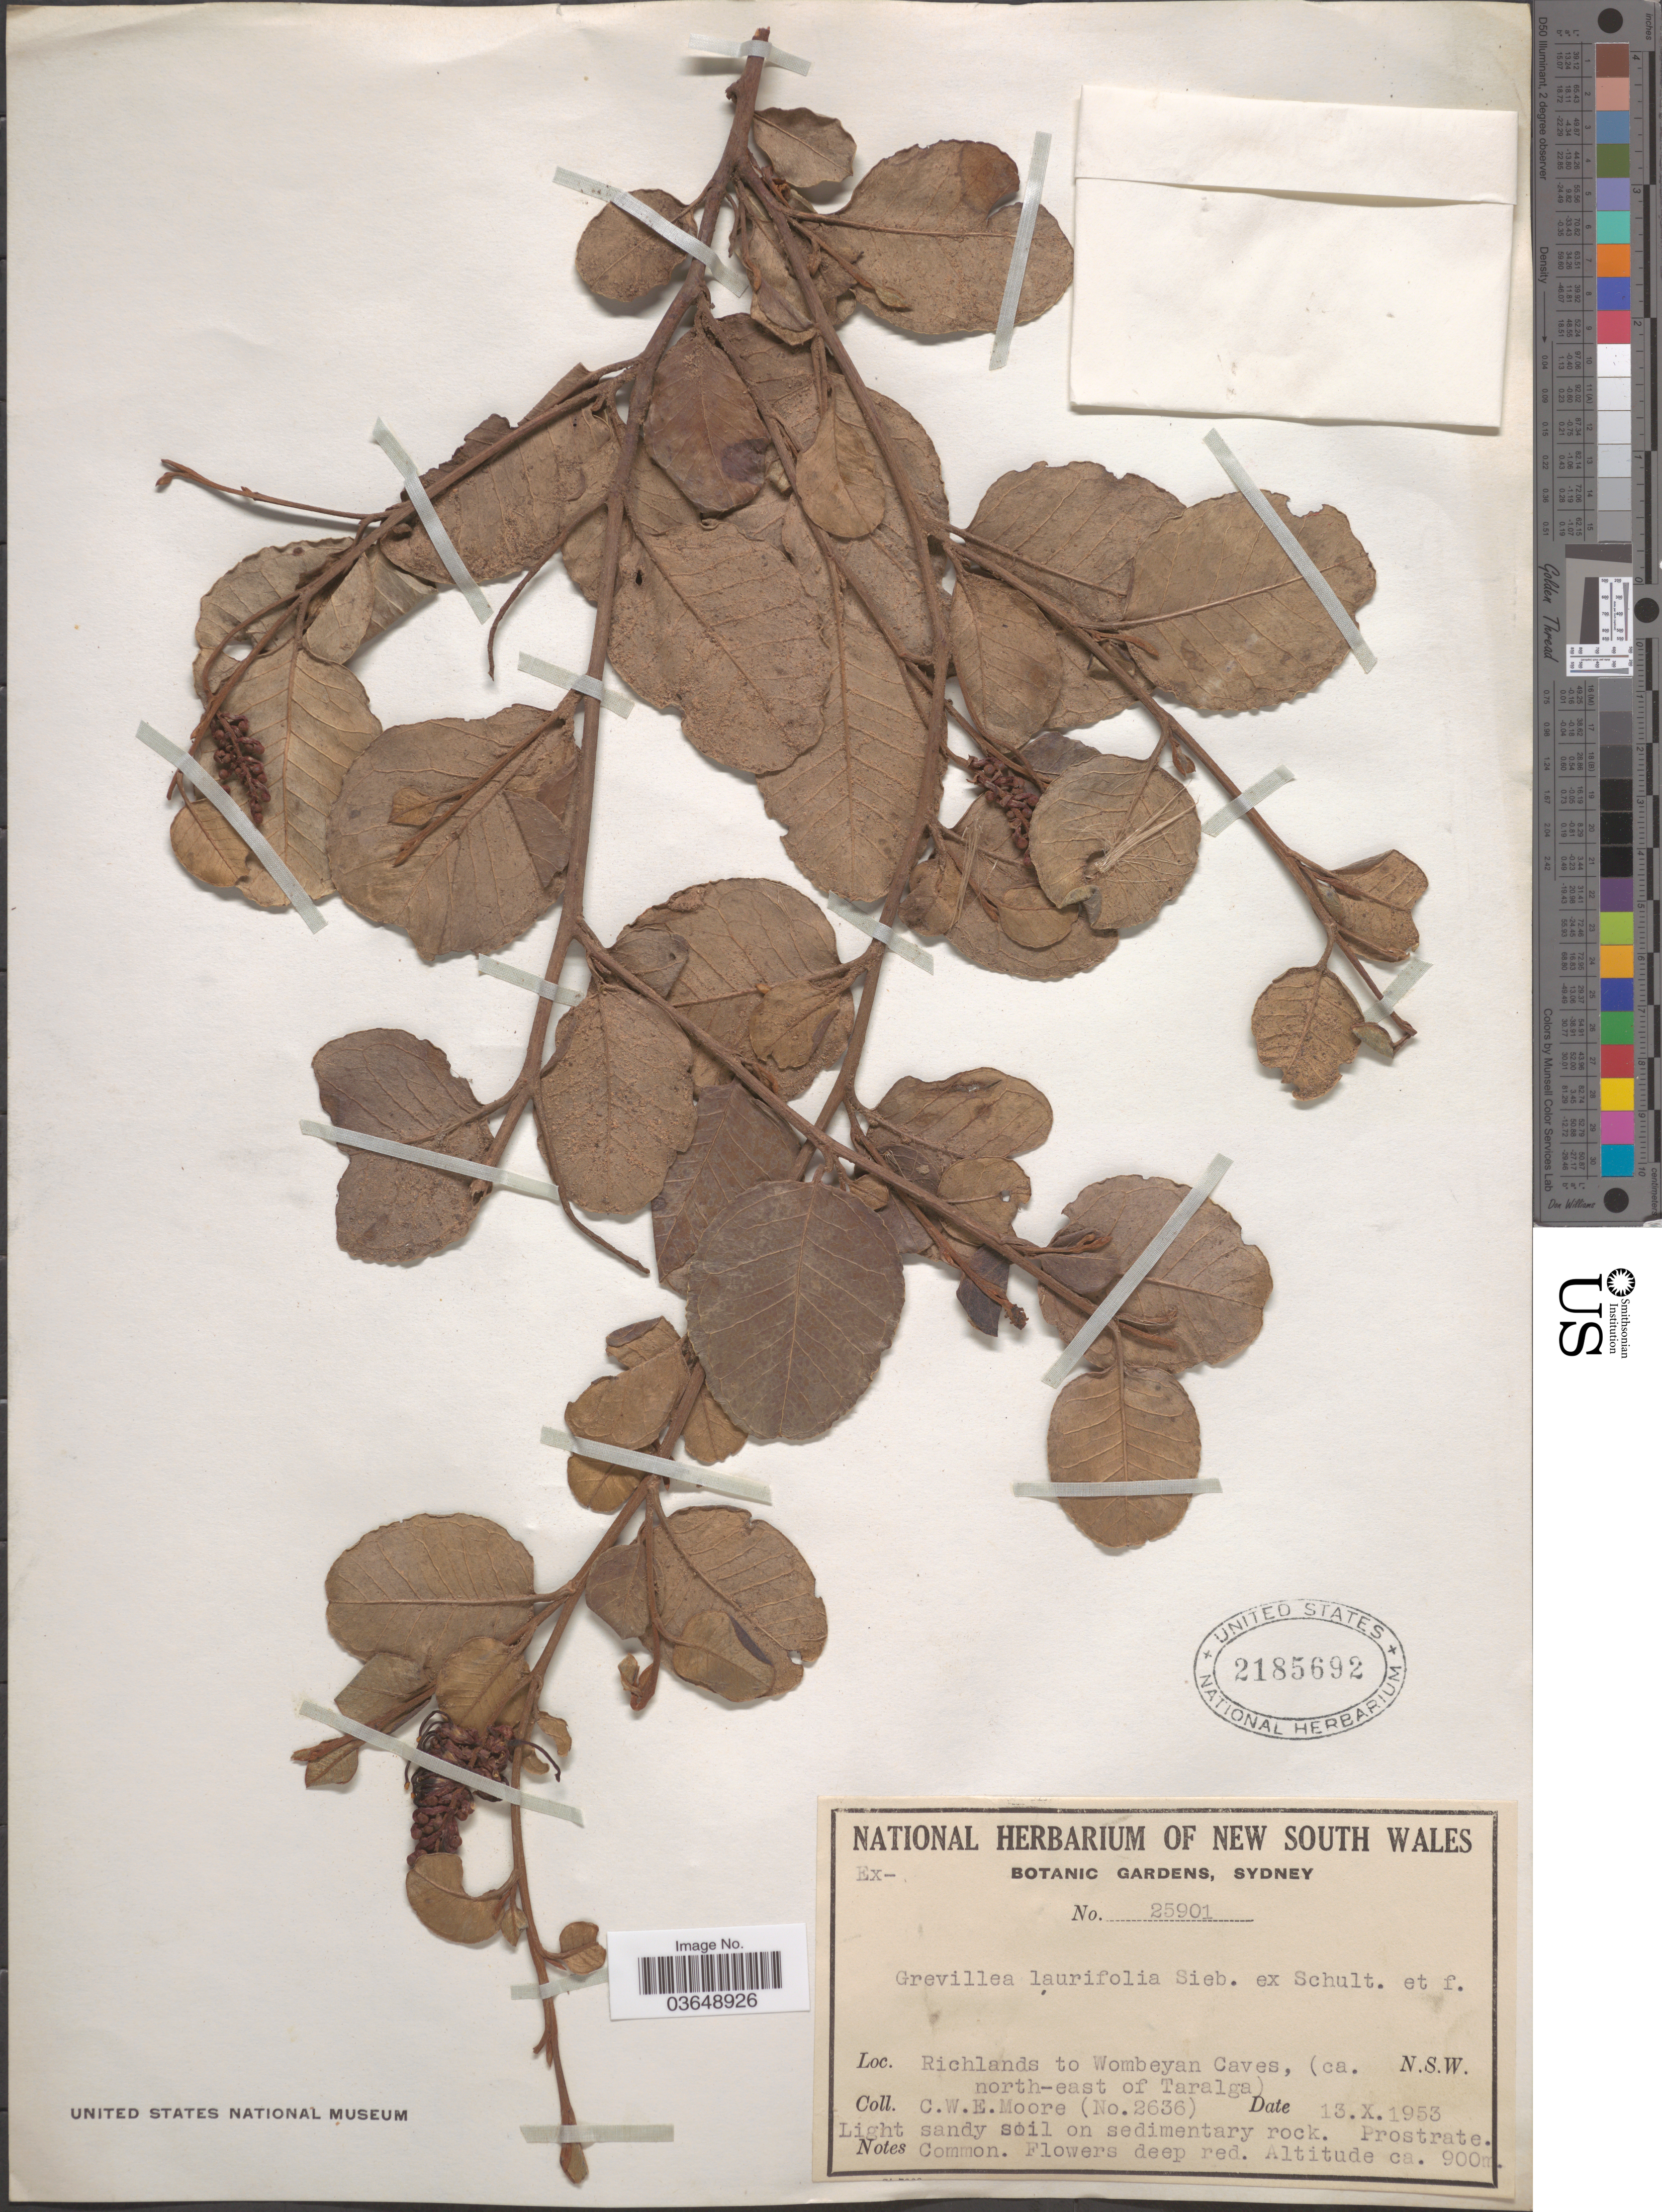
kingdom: Plantae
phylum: Tracheophyta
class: Magnoliopsida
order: Proteales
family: Proteaceae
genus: Grevillea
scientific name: Grevillea laurifolia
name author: Sieber ex Spreng.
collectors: C. Moore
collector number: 2636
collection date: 1953-10-13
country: Australia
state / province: New South Wales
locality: Richlands to Wombeyan Caves, (ca. north-east of Taralga).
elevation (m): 900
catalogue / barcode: US 2185692